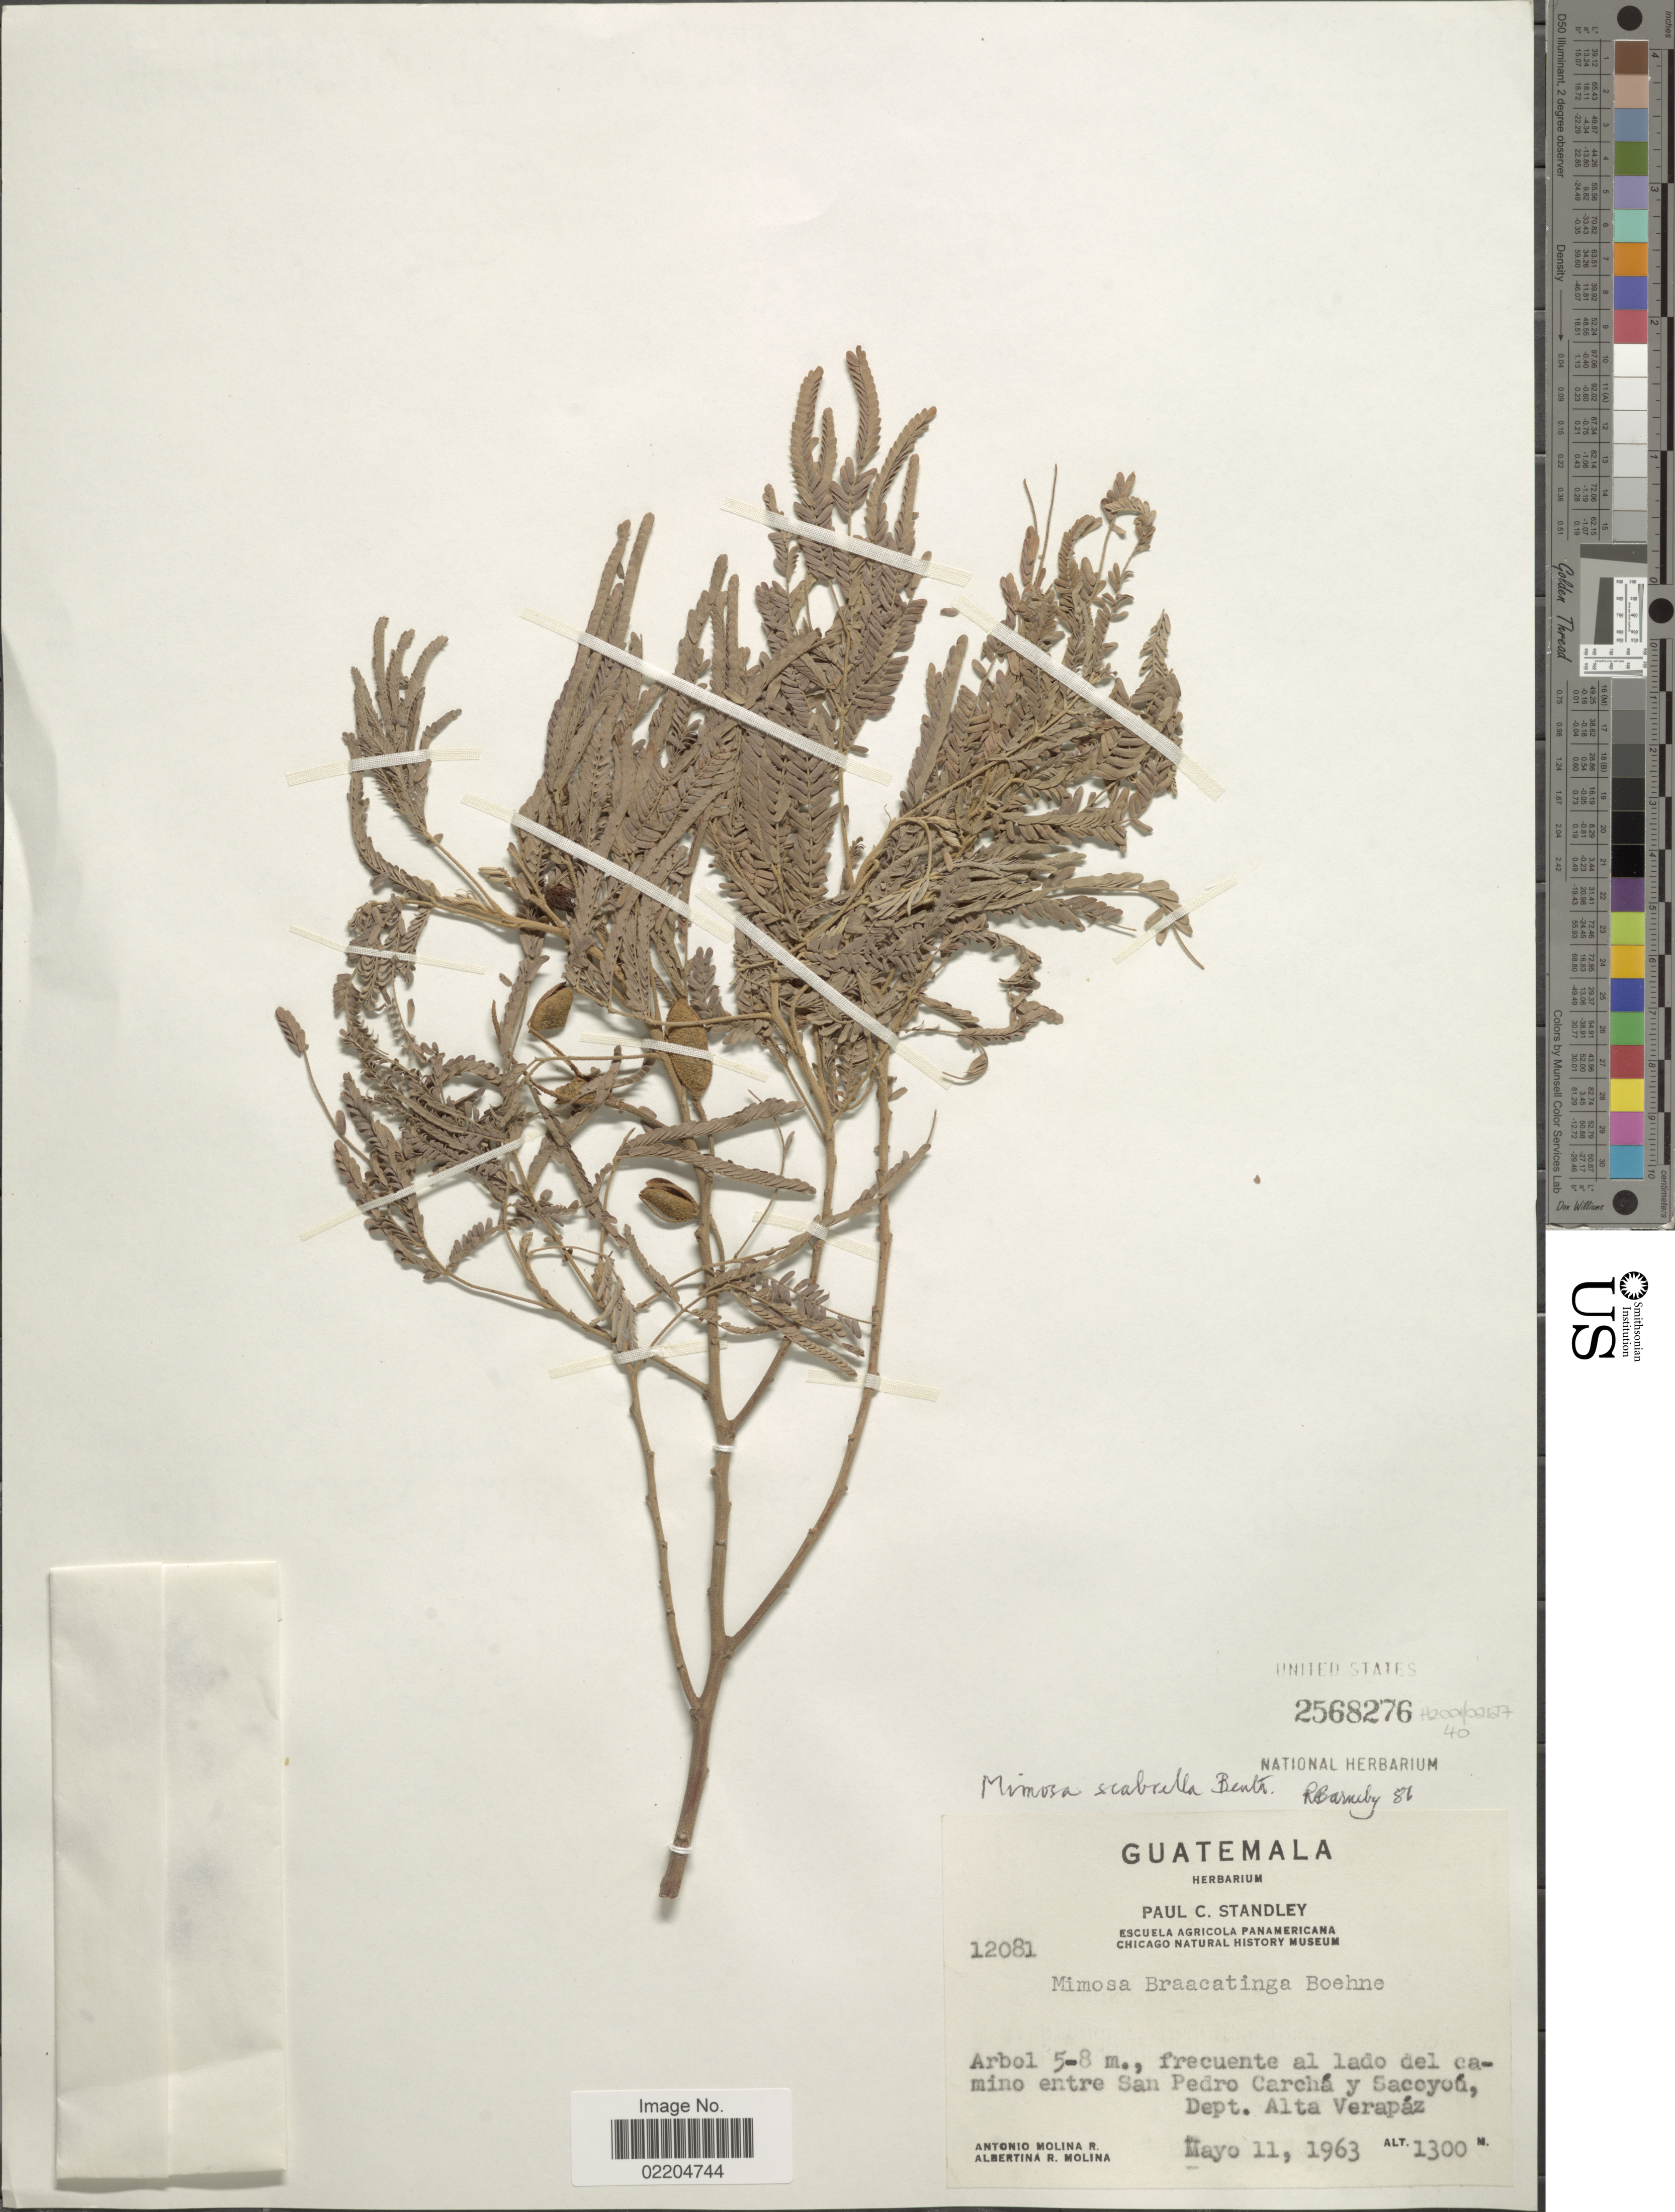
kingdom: Plantae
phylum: Tracheophyta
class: Magnoliopsida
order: Fabales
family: Fabaceae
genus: Mimosa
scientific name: Mimosa scabrella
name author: Benth.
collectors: A. Molina R. & A. R. Molina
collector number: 12081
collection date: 1963-05-11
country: Guatemala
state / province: Alta Verapaz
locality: Frecuente al lado del camino entre San Pedro Carcha y Saceyou, Dept. Alta Verapaz.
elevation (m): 1300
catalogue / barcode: US 2568276